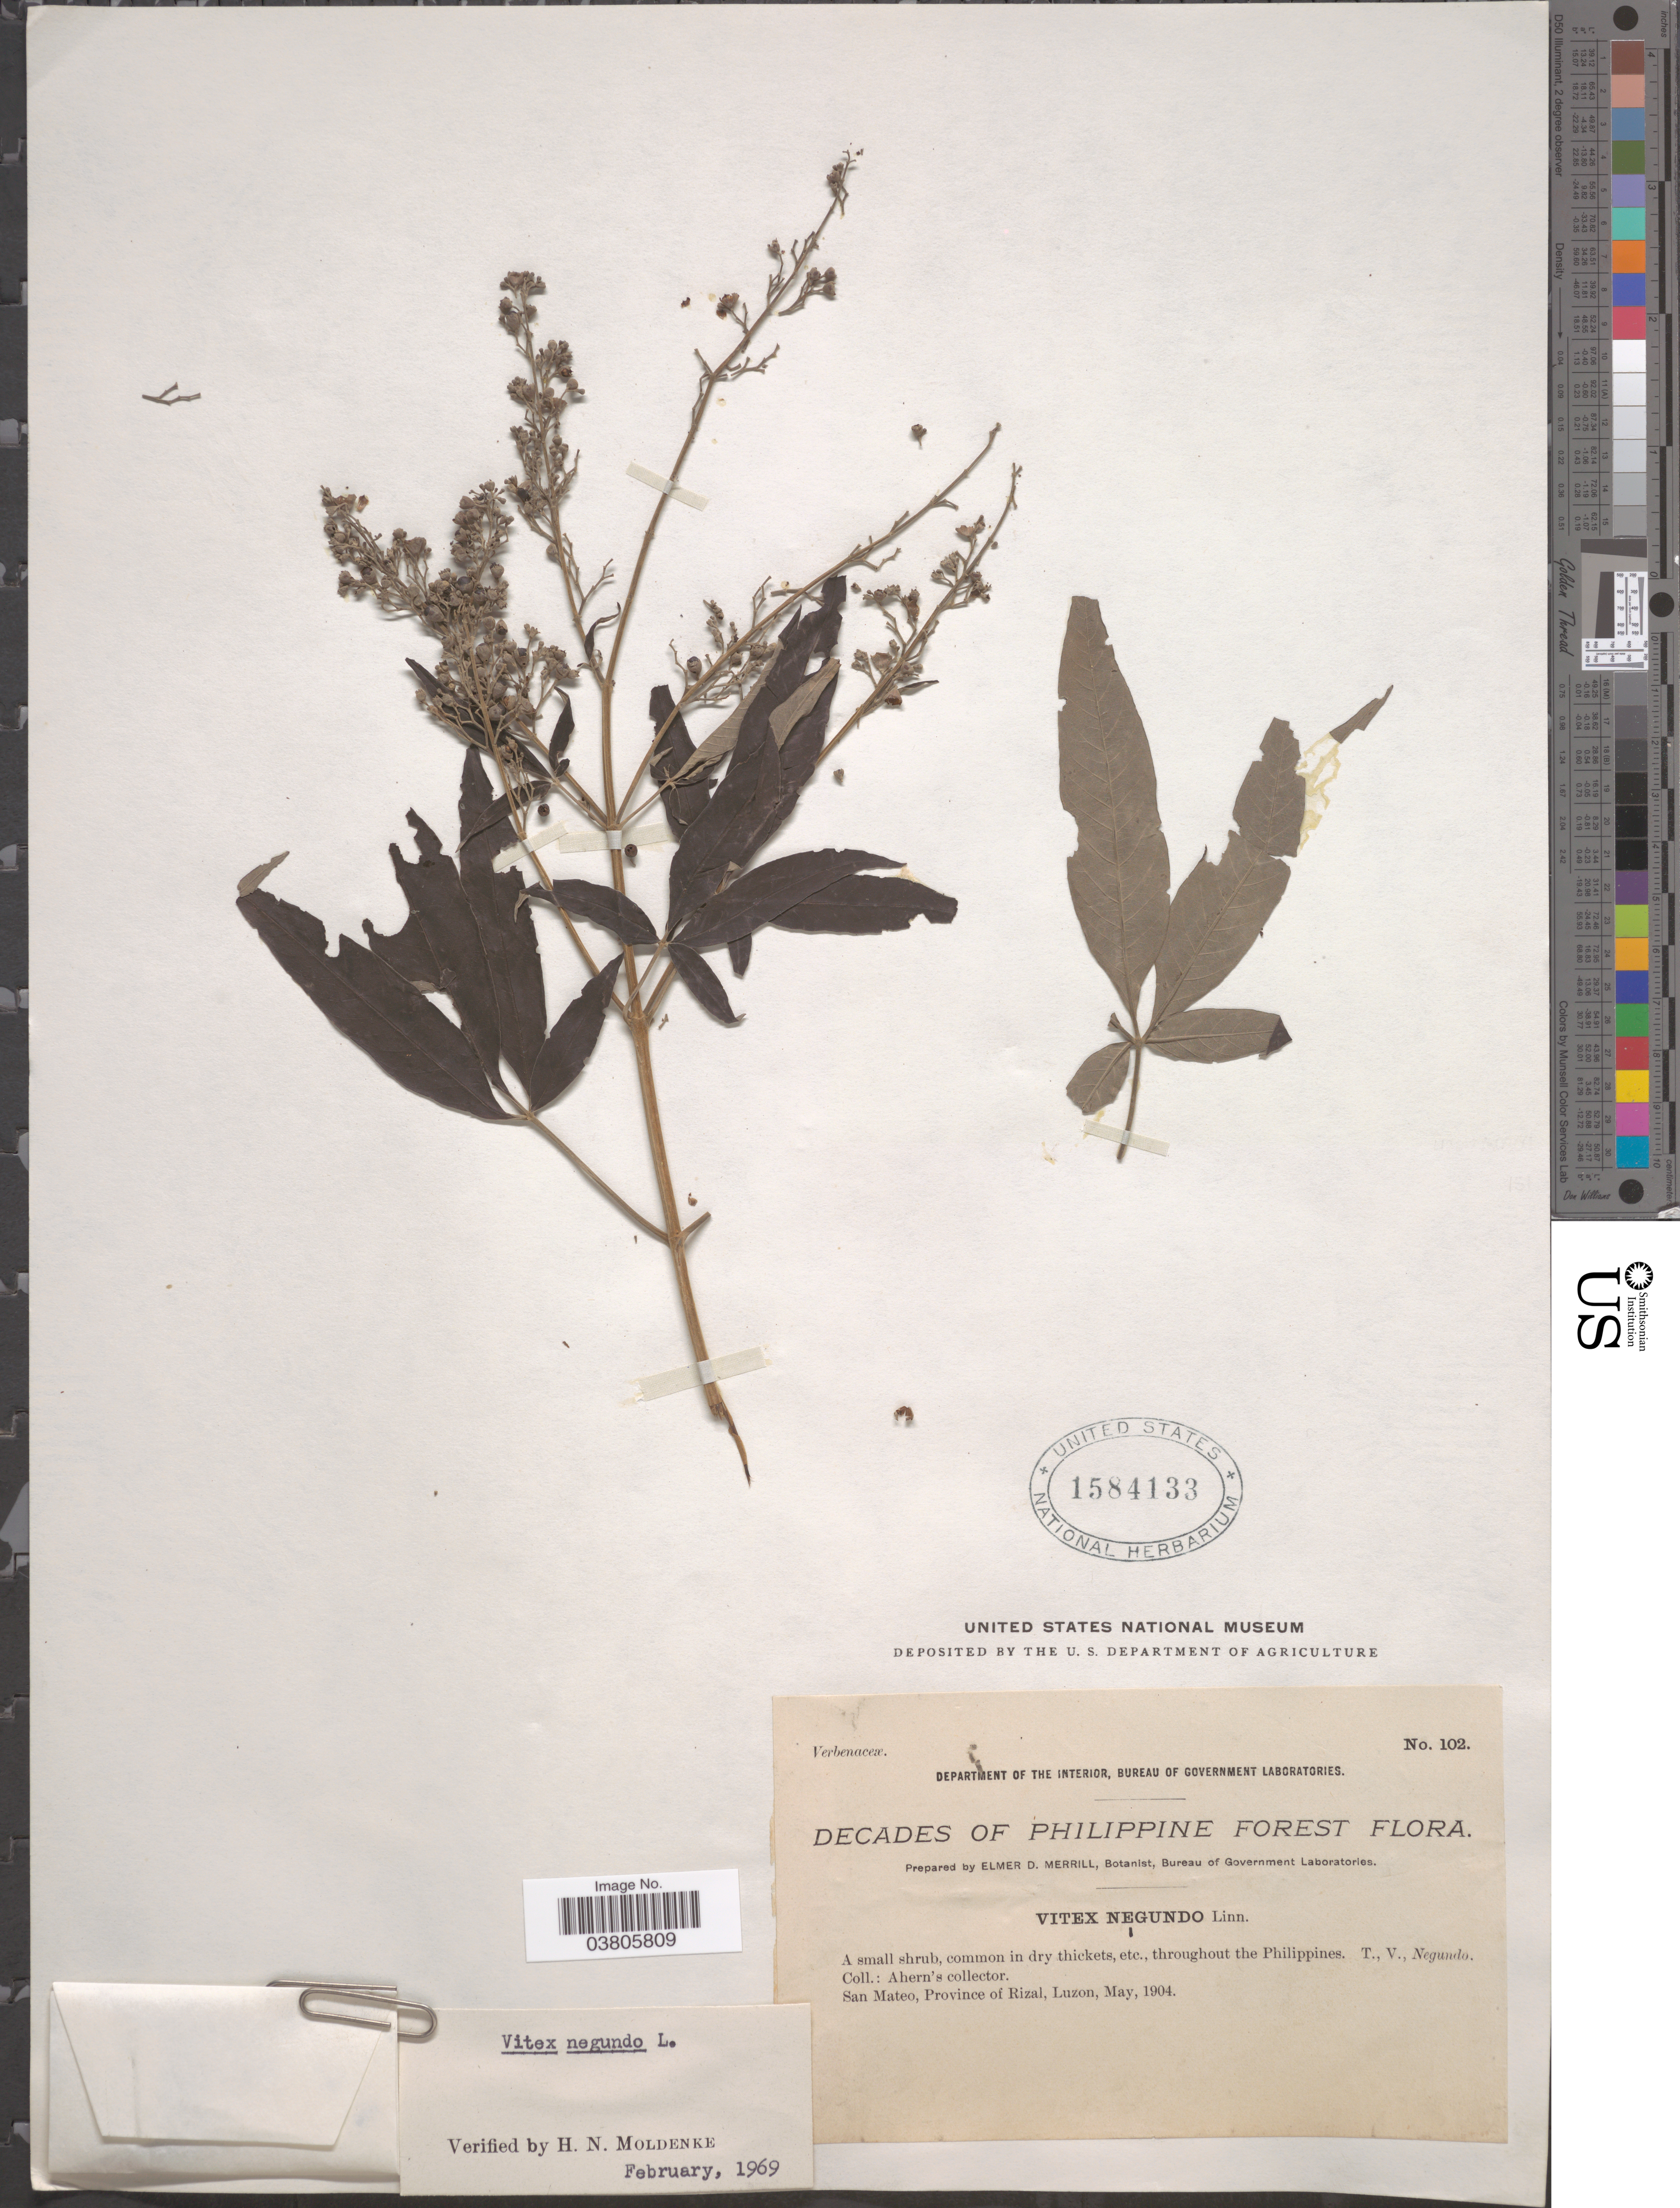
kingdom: Plantae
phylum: Tracheophyta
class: Magnoliopsida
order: Lamiales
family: Lamiaceae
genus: Vitex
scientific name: Vitex negundo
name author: L.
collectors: Ahern's collector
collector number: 102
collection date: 1904-05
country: Philippines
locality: San Mateo, Province of Rizal, Luzon.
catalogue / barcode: US 1584133